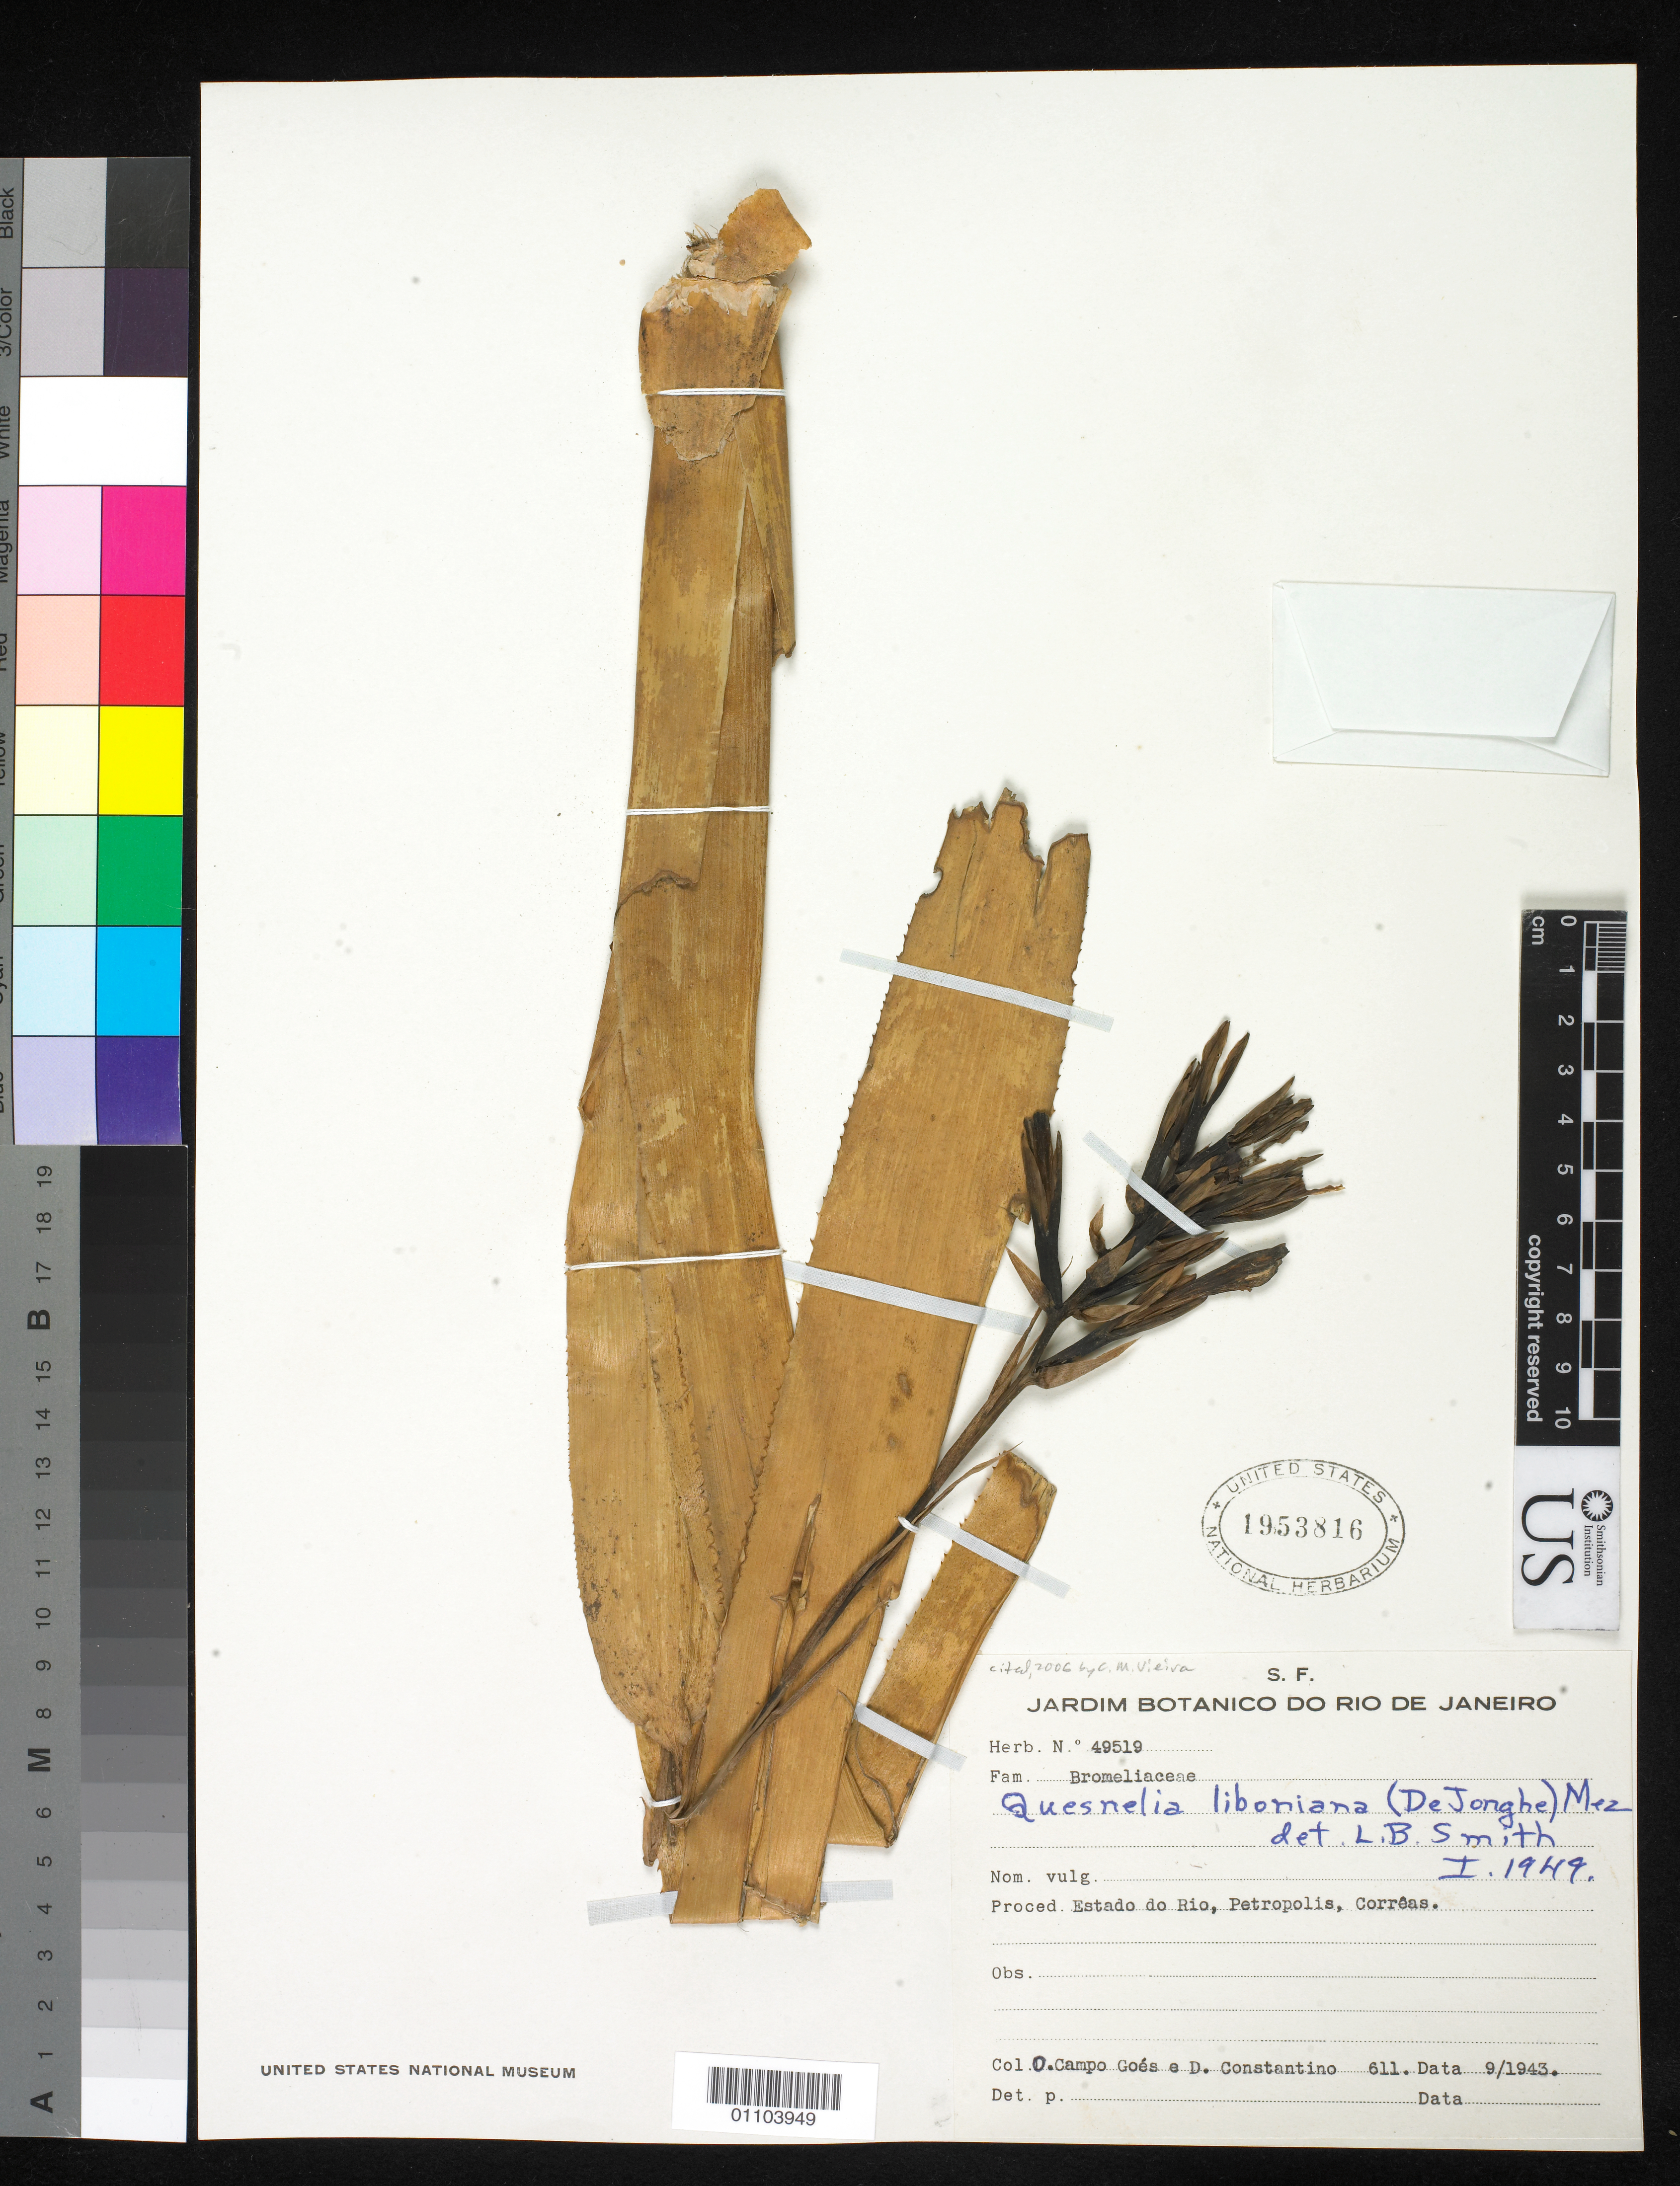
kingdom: Plantae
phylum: Tracheophyta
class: Liliopsida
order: Poales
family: Bromeliaceae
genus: Quesnelia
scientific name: Quesnelia liboniana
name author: (De Jonghe) Mez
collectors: O. C. Goes & D. Constantino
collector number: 611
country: Brazil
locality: Estudo do Rio, Petropolis, Correas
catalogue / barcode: US 1953816